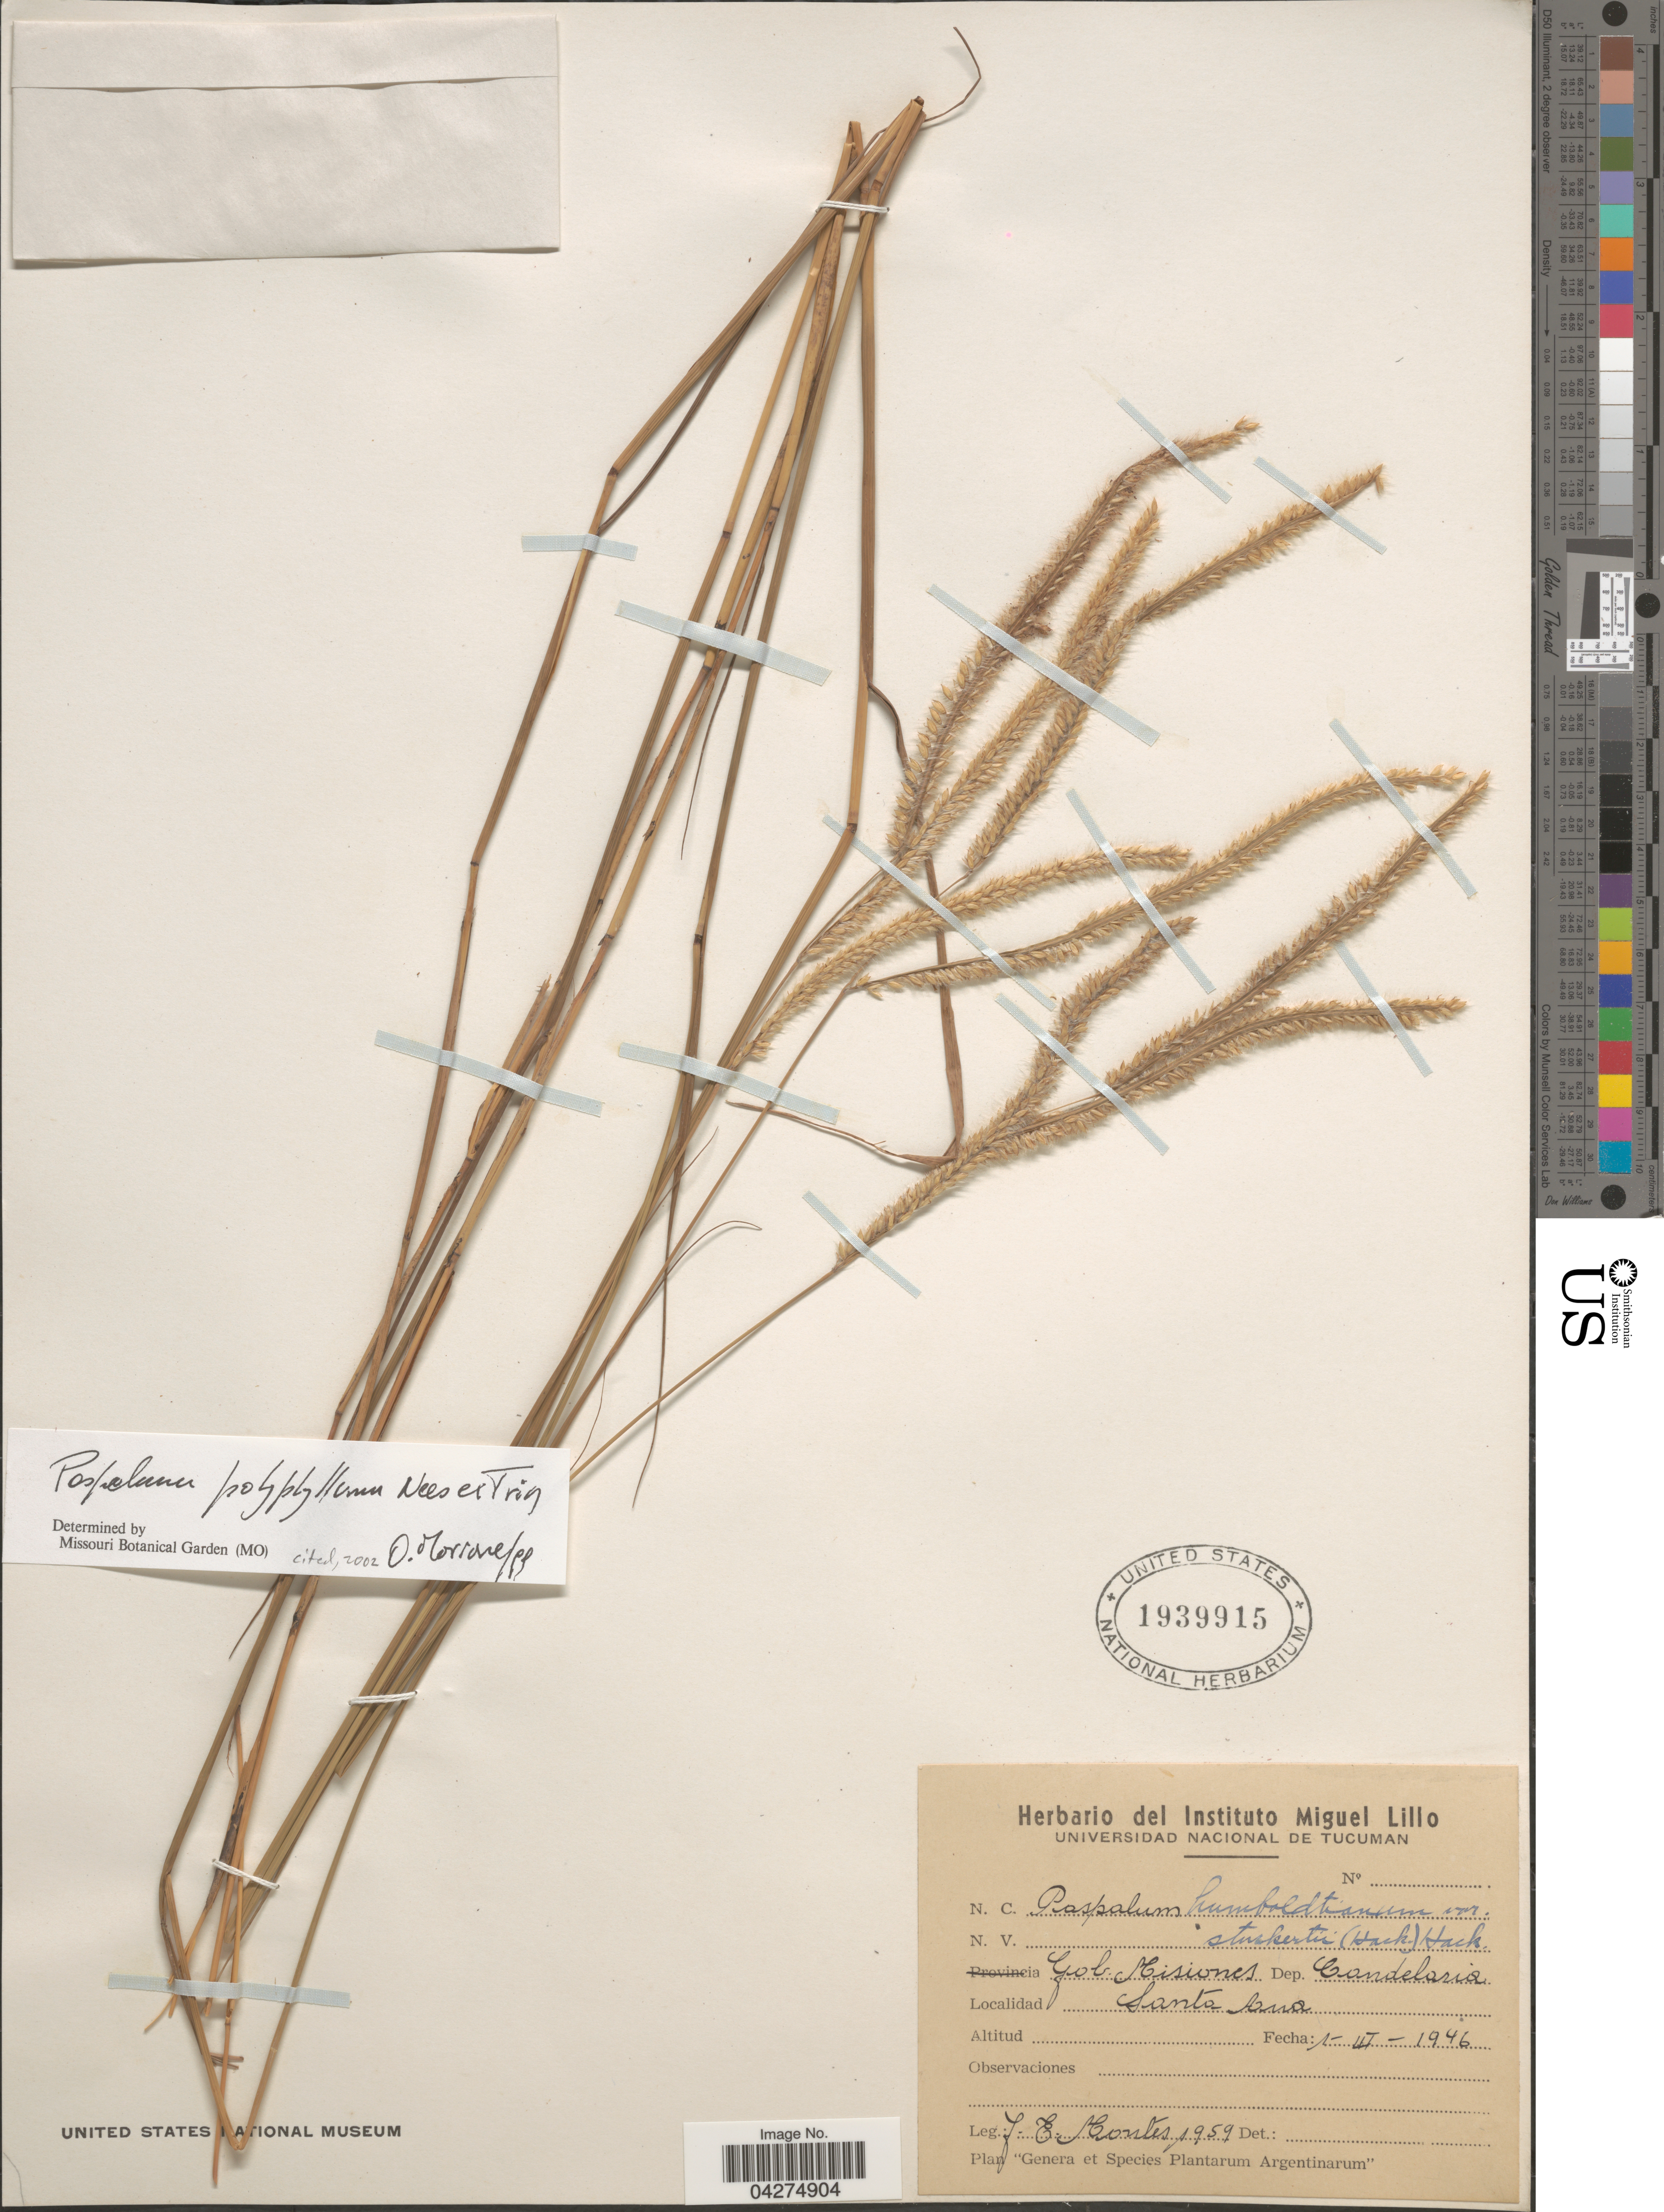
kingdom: Plantae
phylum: Tracheophyta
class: Liliopsida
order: Poales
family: Poaceae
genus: Paspalum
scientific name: Paspalum polyphyllum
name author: Nees ex Trin.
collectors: J. E. Montes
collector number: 1959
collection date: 1946-03-01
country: Argentina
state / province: Misiones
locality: Gob. Misiones. Dep. Candelaria. Santa Ana.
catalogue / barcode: US 1939915